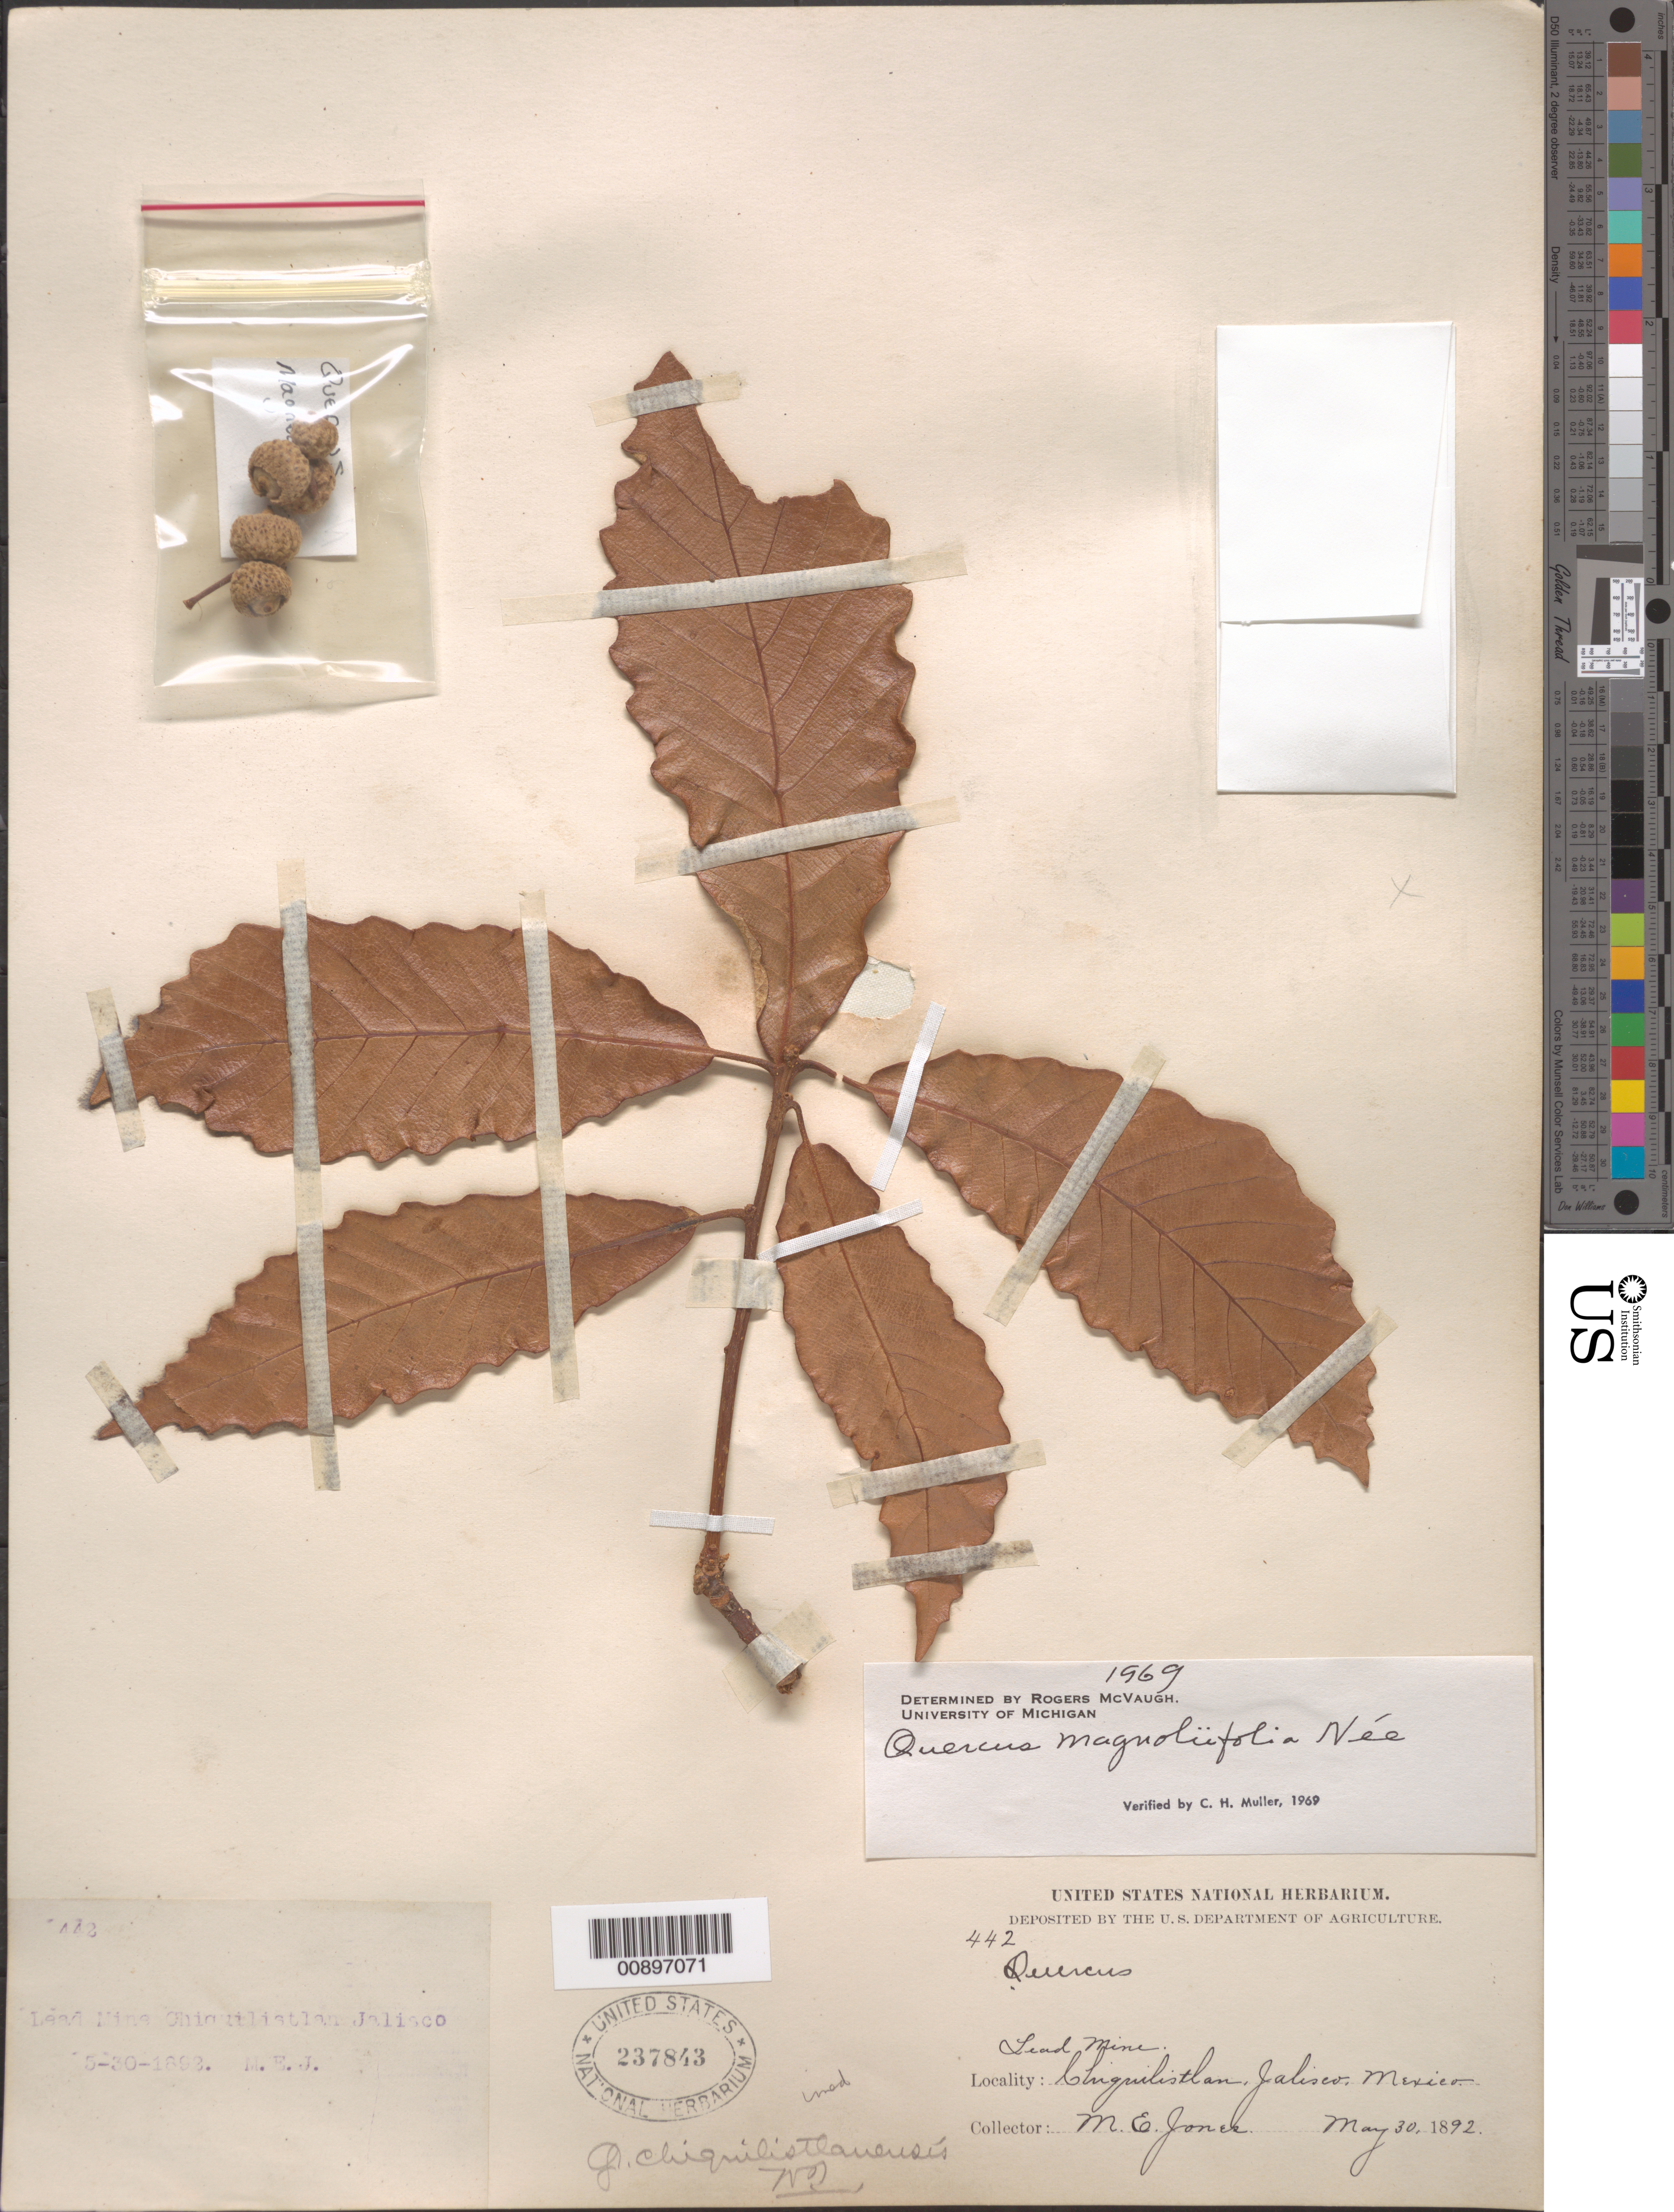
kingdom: Plantae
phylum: Tracheophyta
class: Magnoliopsida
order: Fagales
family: Fagaceae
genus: Quercus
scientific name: Quercus magnoliifolia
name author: Née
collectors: M. E. Jones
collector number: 442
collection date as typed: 30 May 1892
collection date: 1892-05-30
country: Mexico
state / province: Jalisco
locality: Lead Mine Chiquilistlán, Jalisco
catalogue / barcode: US 237843